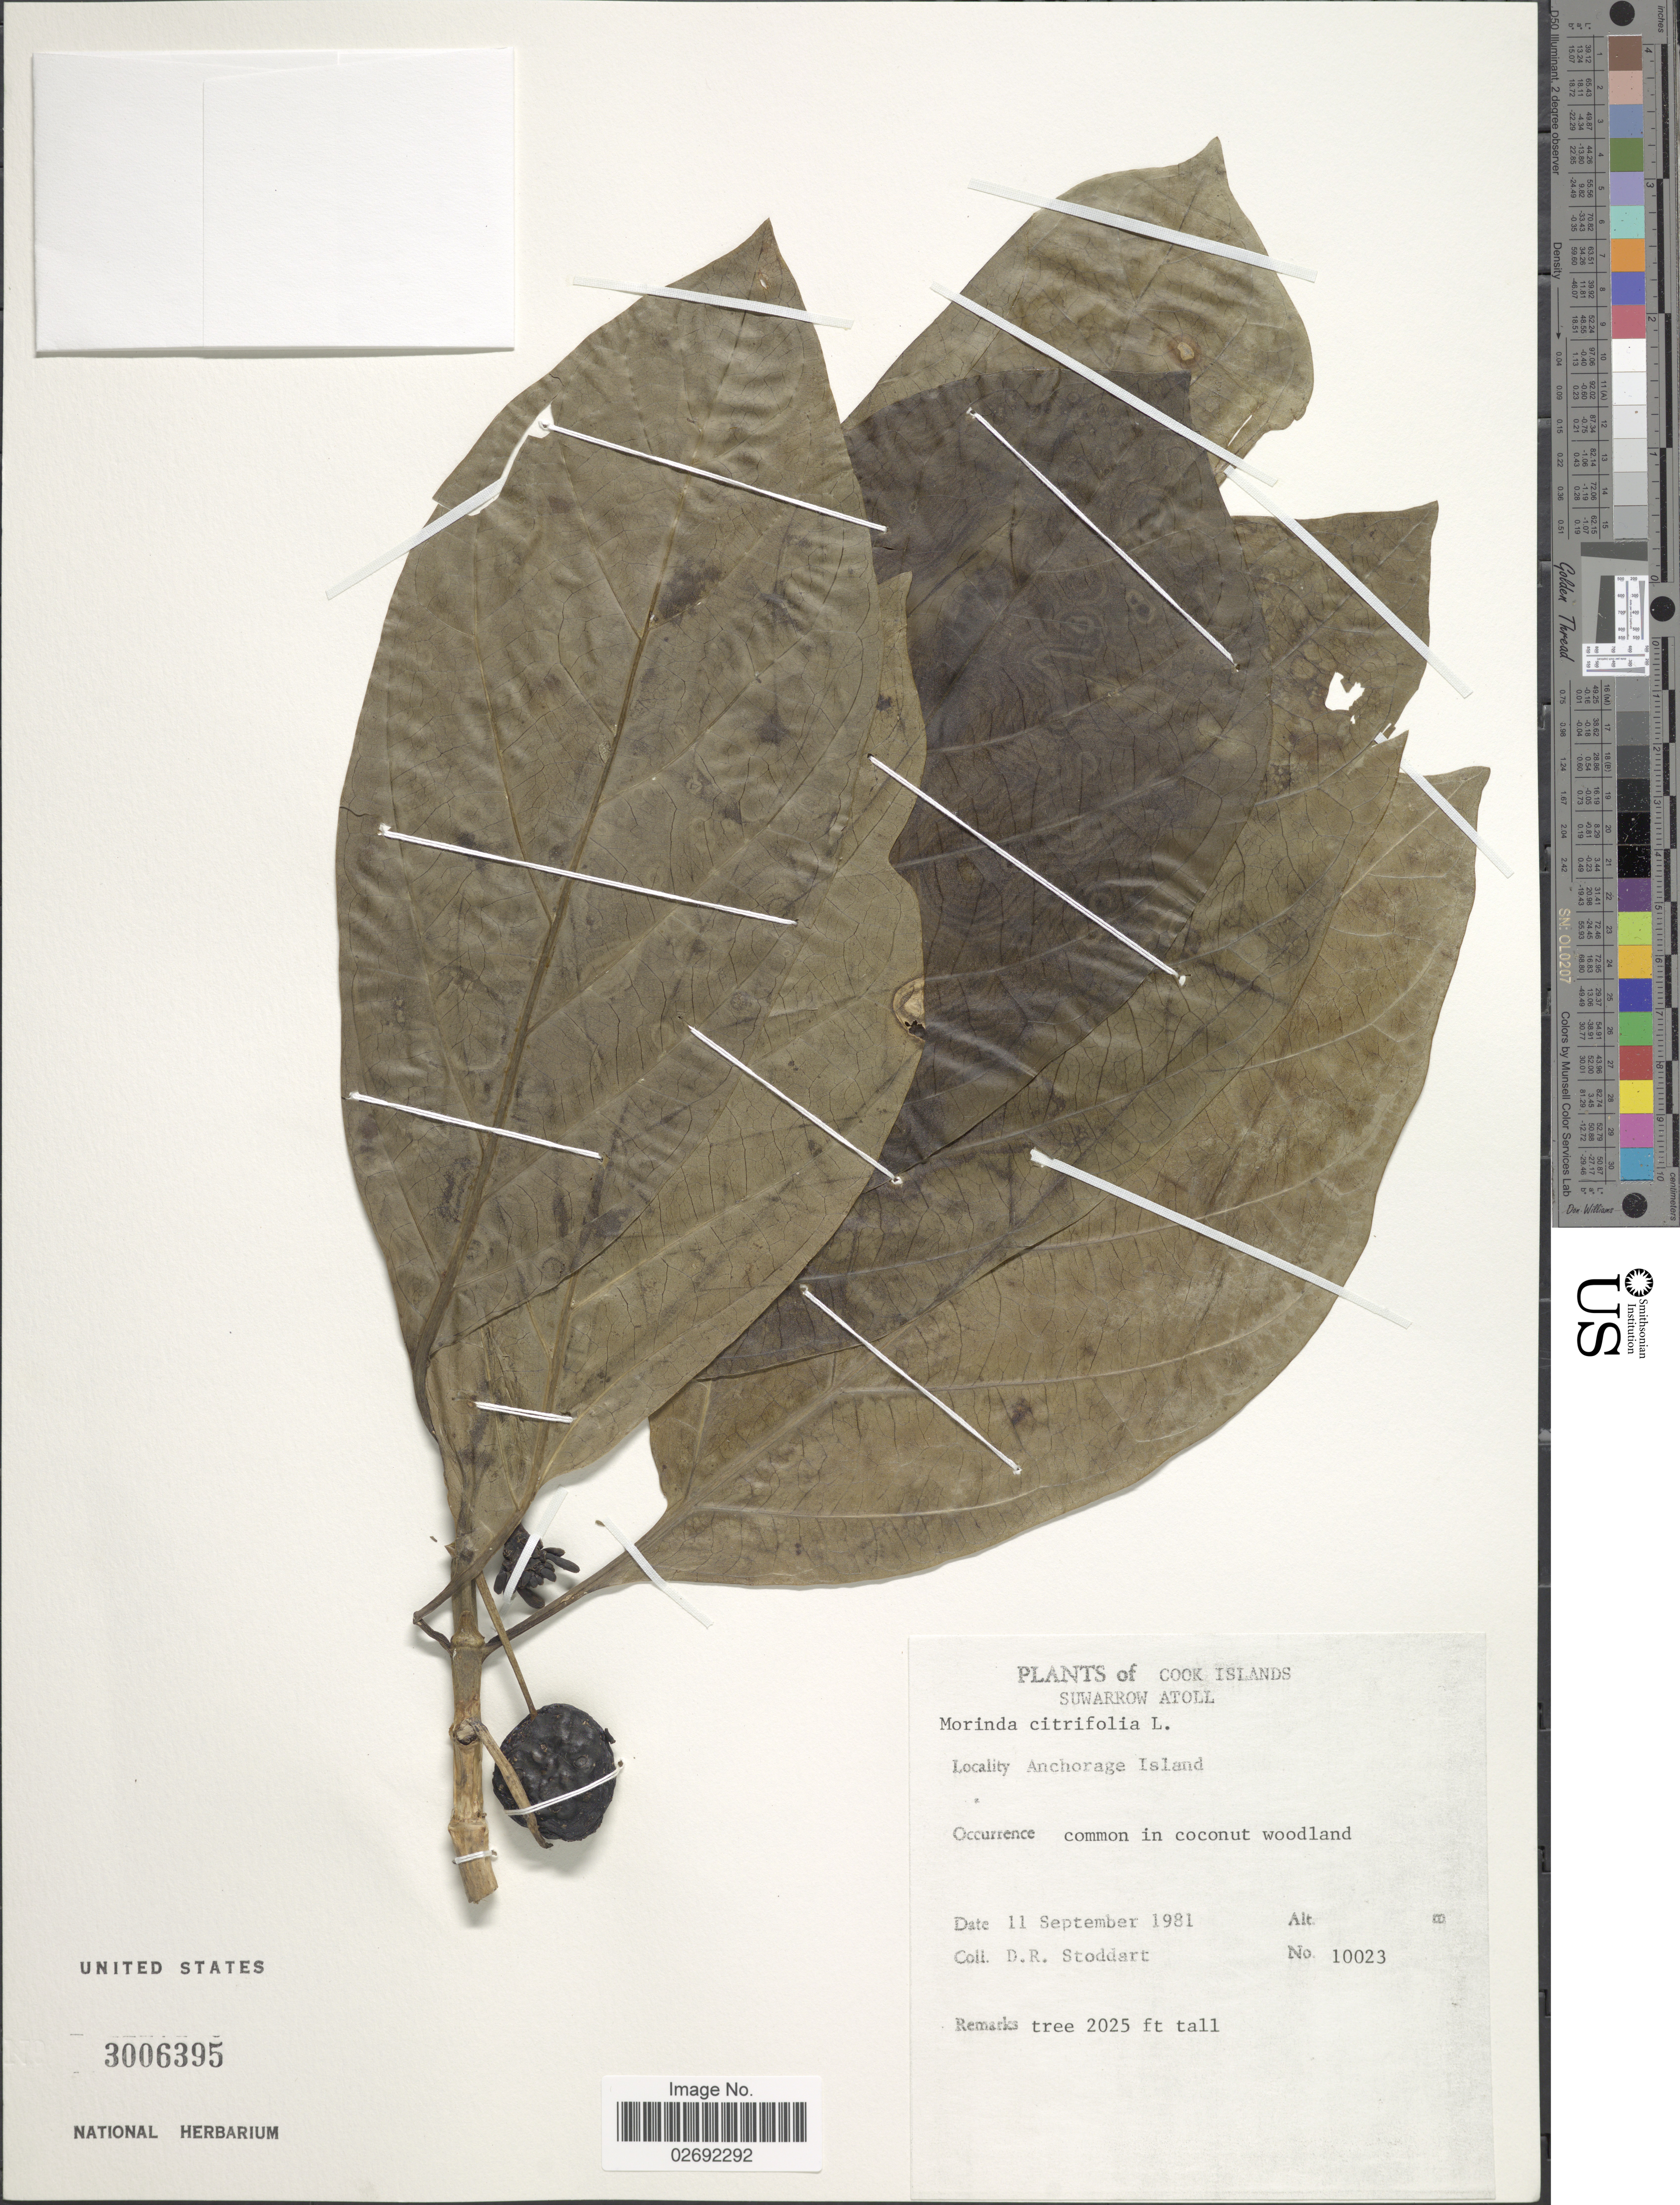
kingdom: Plantae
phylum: Tracheophyta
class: Magnoliopsida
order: Gentianales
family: Rubiaceae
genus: Morinda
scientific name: Morinda citrifolia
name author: L.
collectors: D. R. Stoddart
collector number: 10023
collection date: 1981-09-11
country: Cook Islands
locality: Suwarrow Atoll. Anchorage Island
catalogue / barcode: US 3006395